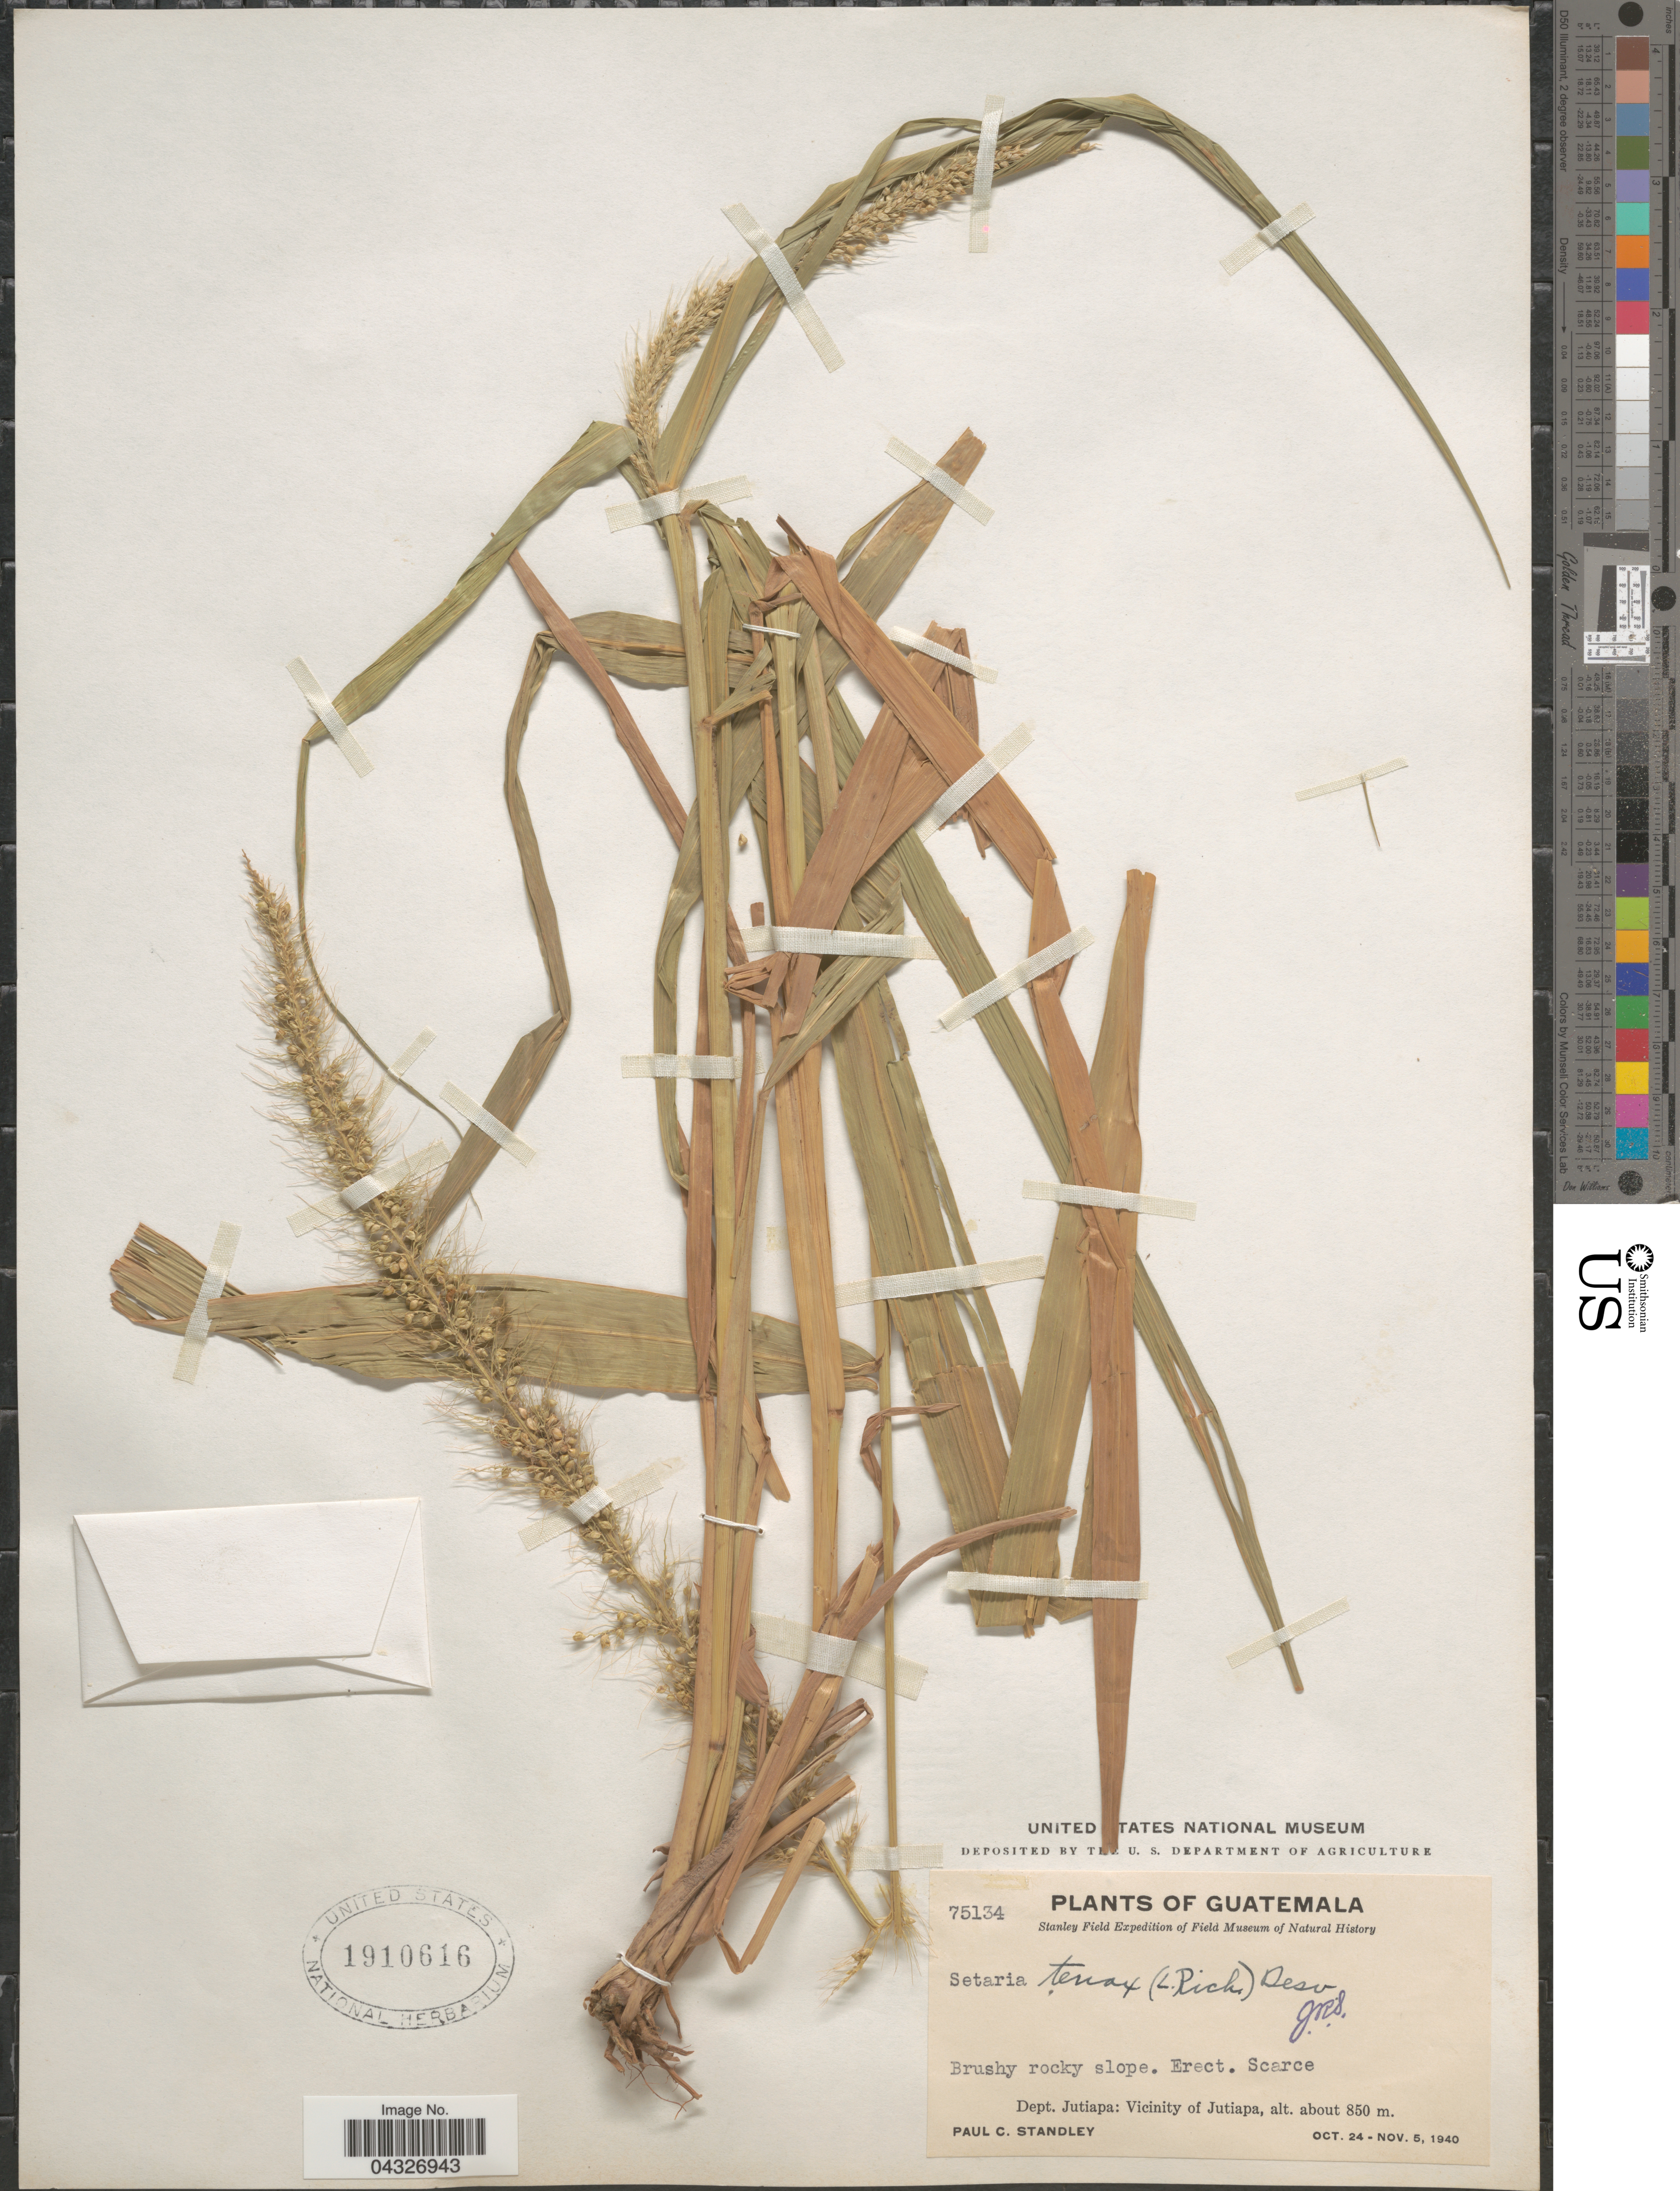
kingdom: Plantae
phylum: Tracheophyta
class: Liliopsida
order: Poales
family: Poaceae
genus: Setaria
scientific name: Setaria tenax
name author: (Rich.) Desv.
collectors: P. C. Standley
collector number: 75134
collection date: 1940-10-24/1940-11-05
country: Guatemala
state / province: Jutiapa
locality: Stanley Field Expedition of Field Museum of Natural History. Dept. Jutiapa: Vicinity of Jutiapa.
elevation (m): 850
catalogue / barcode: US 1910616